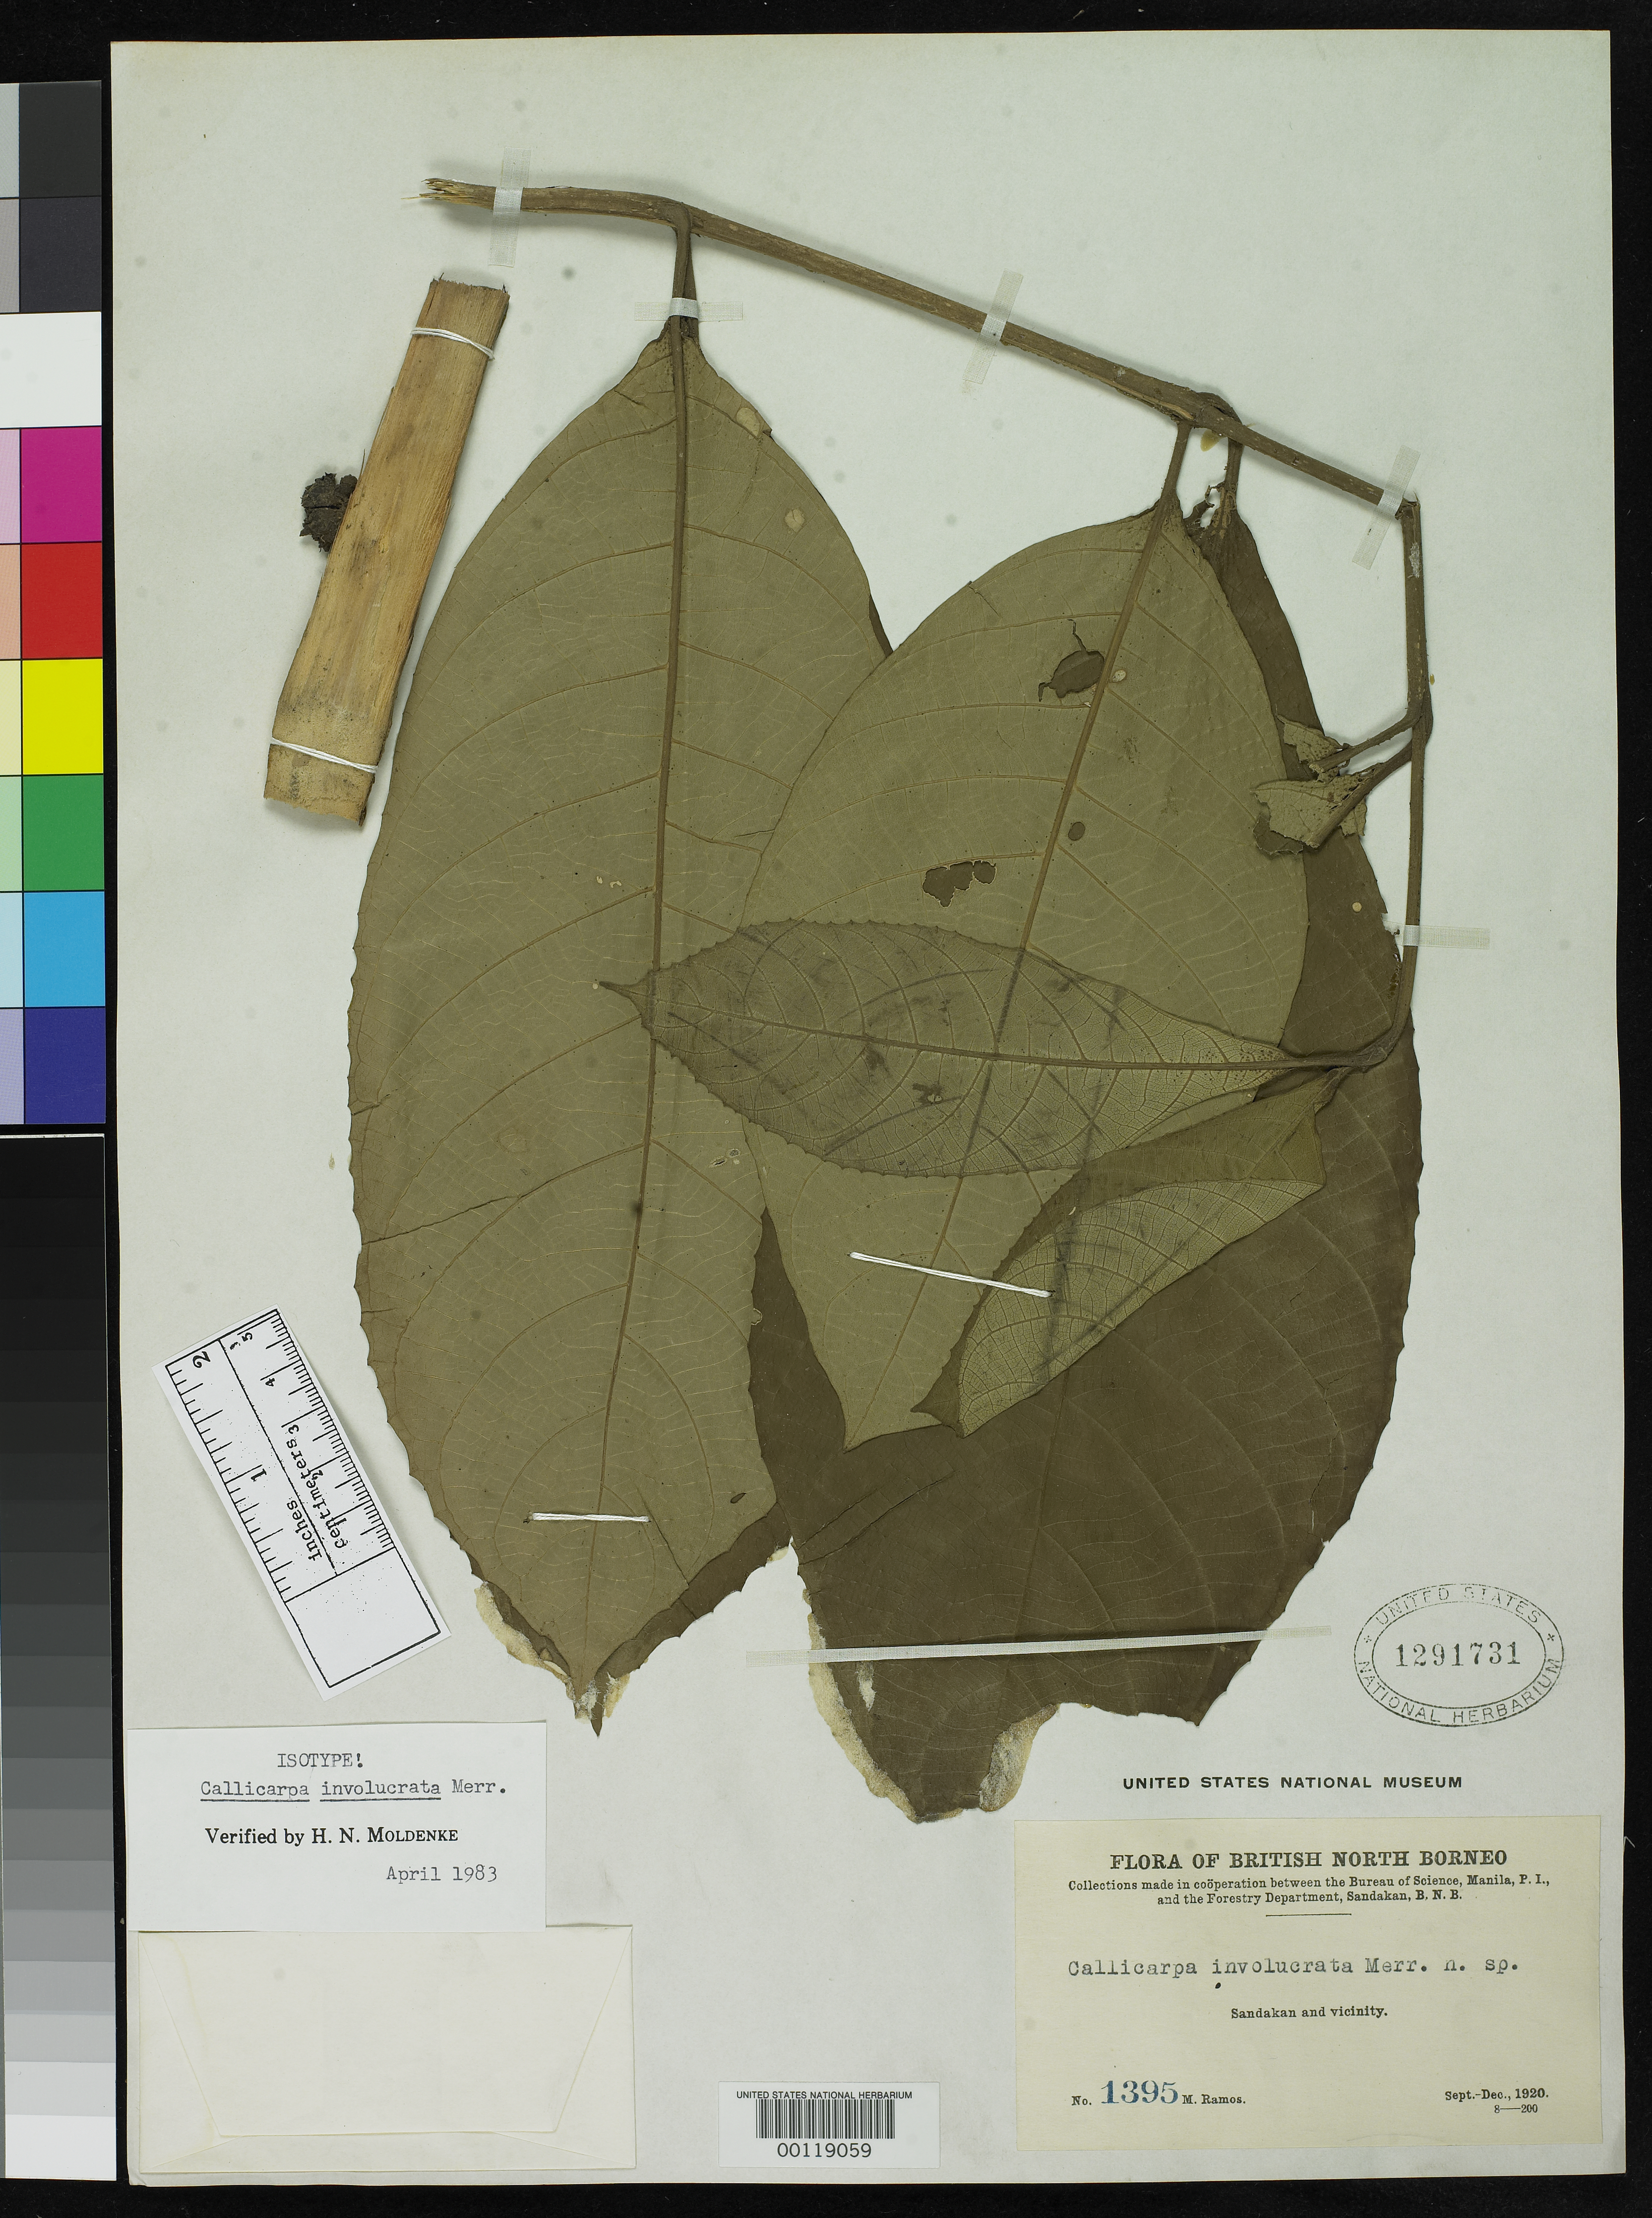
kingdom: Plantae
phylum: Tracheophyta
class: Magnoliopsida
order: Lamiales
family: Lamiaceae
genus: Callicarpa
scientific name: Callicarpa involucrata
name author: Merr.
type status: Isotype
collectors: M. Ramos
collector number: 1395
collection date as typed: Sep 1920 to -- Dec 1920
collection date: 1920-09/1920-12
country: Malaysia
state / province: Sabah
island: Borneo Island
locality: Sandakan & vicinity.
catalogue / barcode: US 1291731